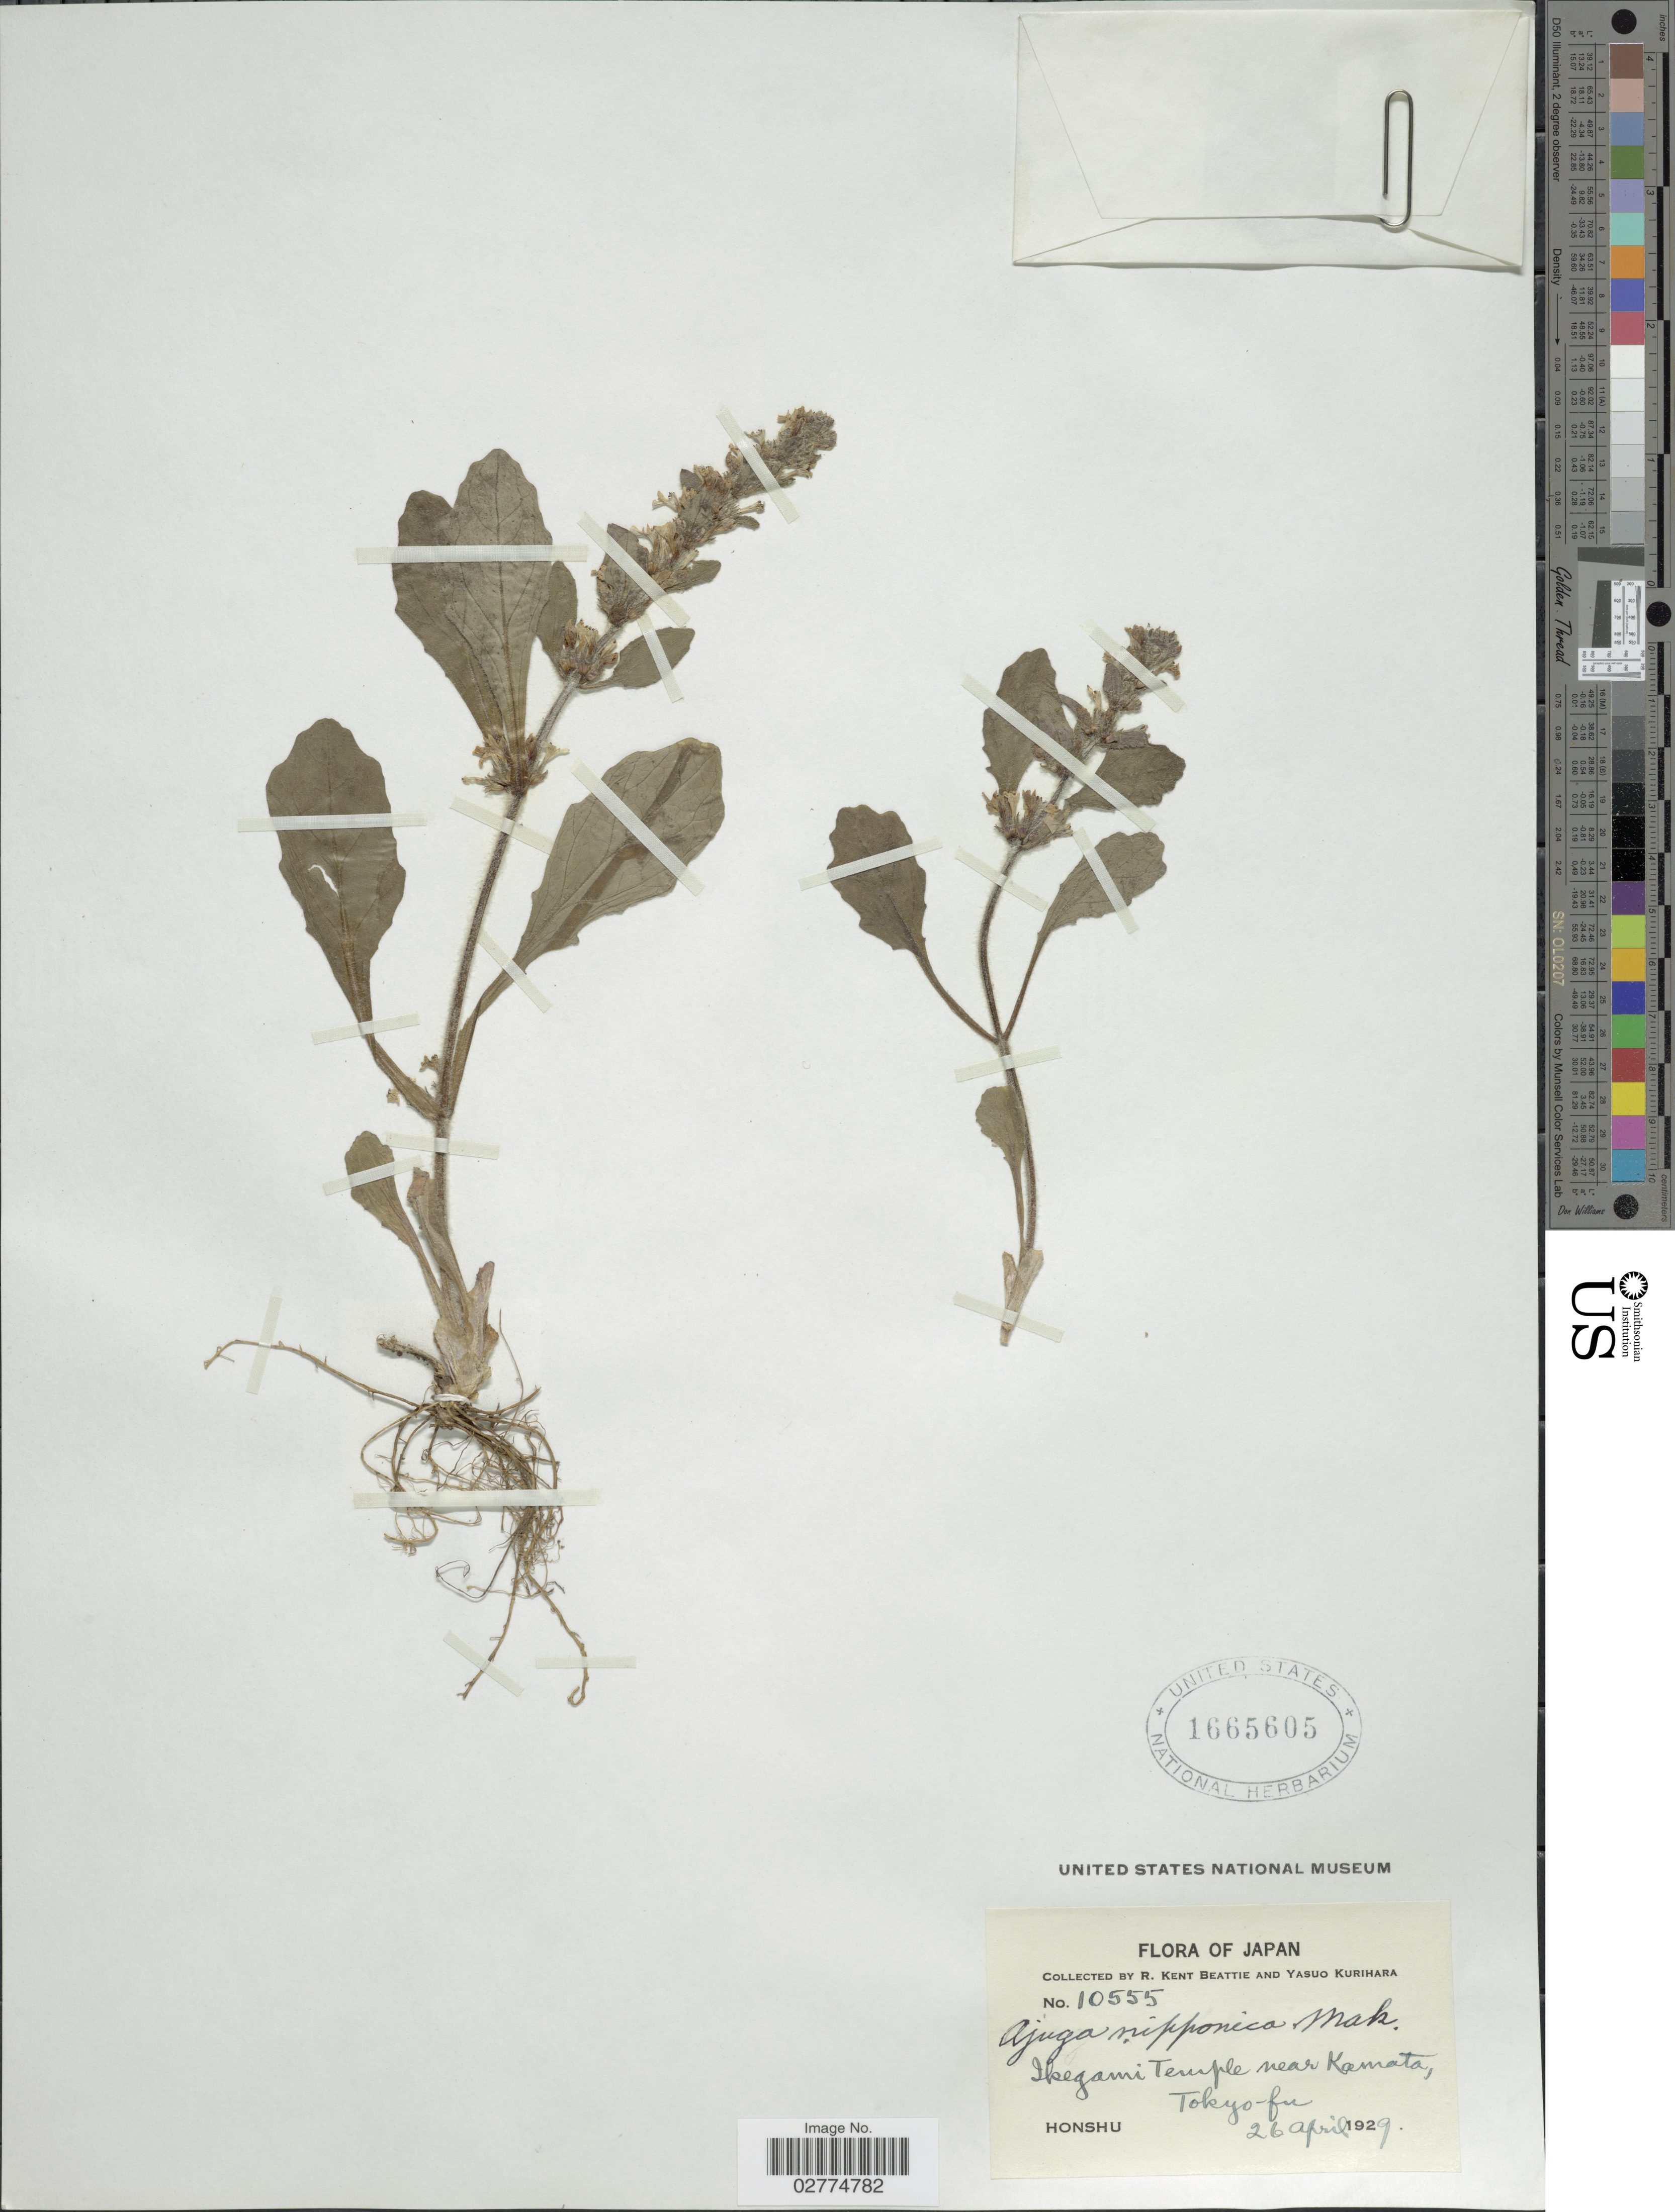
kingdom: Plantae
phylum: Tracheophyta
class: Magnoliopsida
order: Lamiales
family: Lamiaceae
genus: Ajuga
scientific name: Ajuga nipponensis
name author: Makino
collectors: R. K. Beattie & Y. Kurihara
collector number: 10555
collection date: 1929-04-26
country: Japan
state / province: Tokyo, Federal City of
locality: Ikegami Temple near Kamata, Tokyo-fu. Honshu.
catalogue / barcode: US 1665605